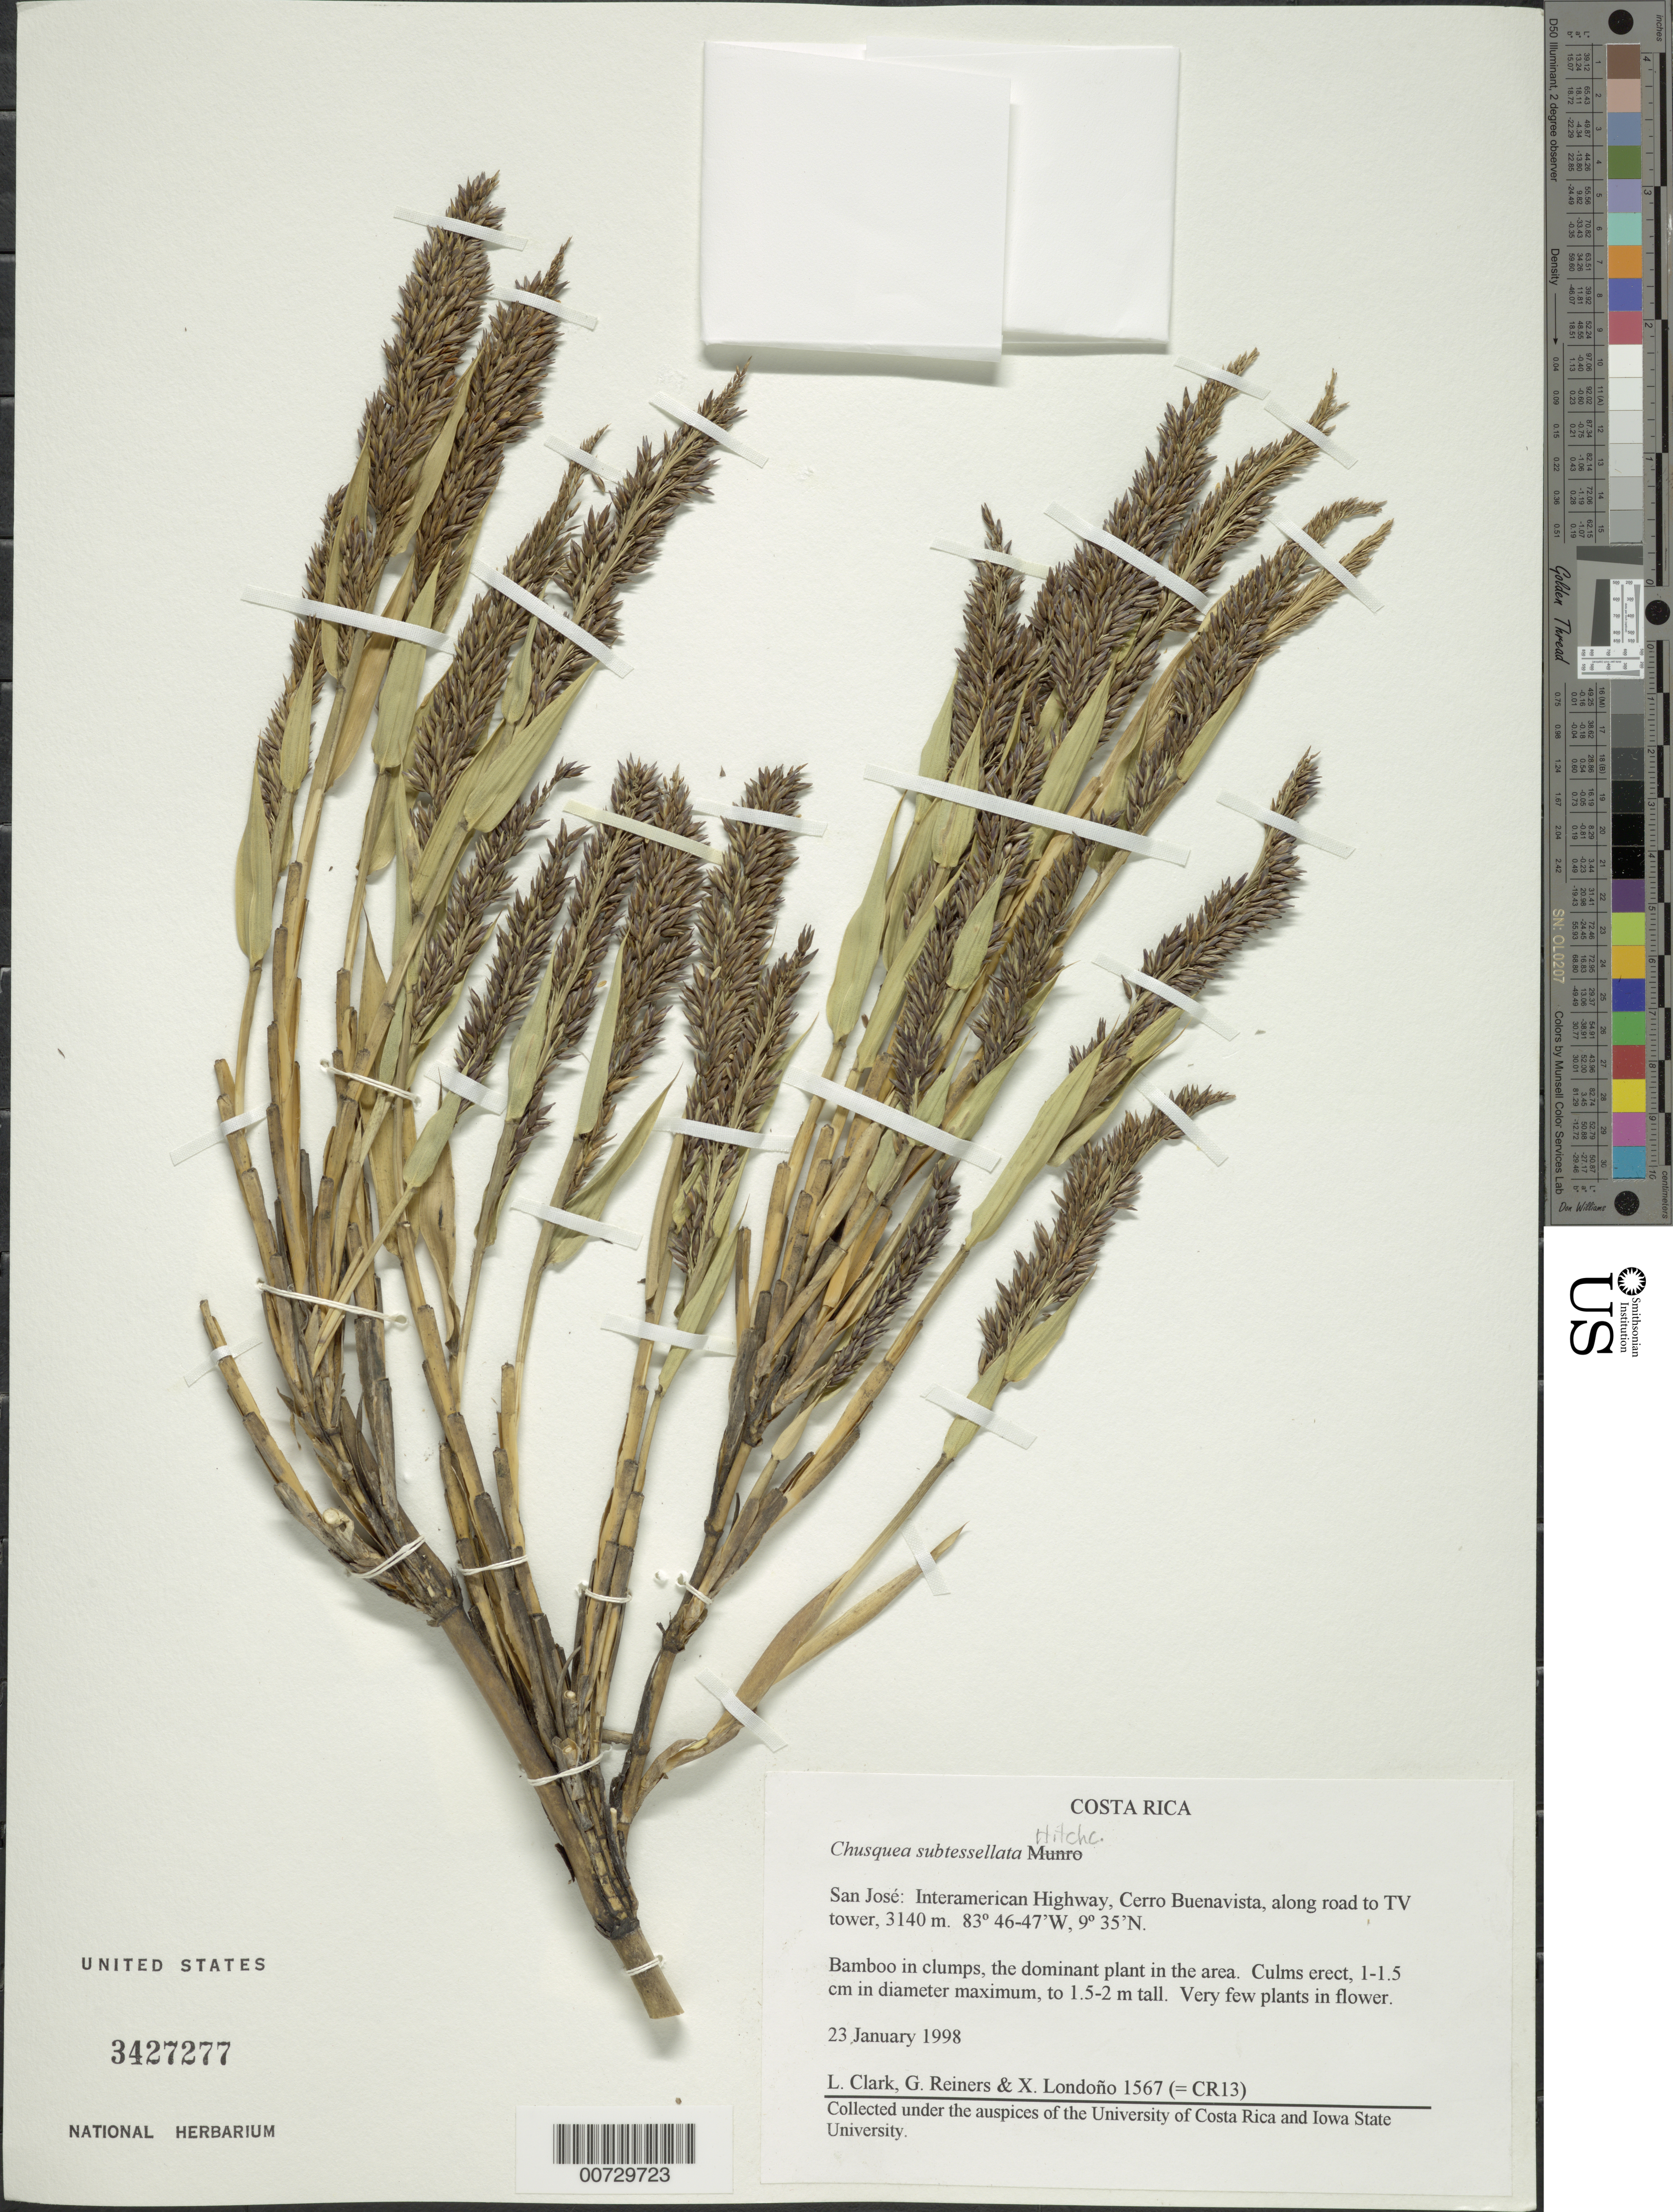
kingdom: Plantae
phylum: Tracheophyta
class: Liliopsida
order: Poales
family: Poaceae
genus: Chusquea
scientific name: Chusquea subtessellata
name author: Hitchc.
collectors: L. G. Clark, G. Reiners & X. Londoño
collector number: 1567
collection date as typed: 23 Jan 1998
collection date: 1998-01-23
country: Costa Rica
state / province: San José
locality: Interamerican Highway, Cerro Buenavista.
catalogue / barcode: US 3427277